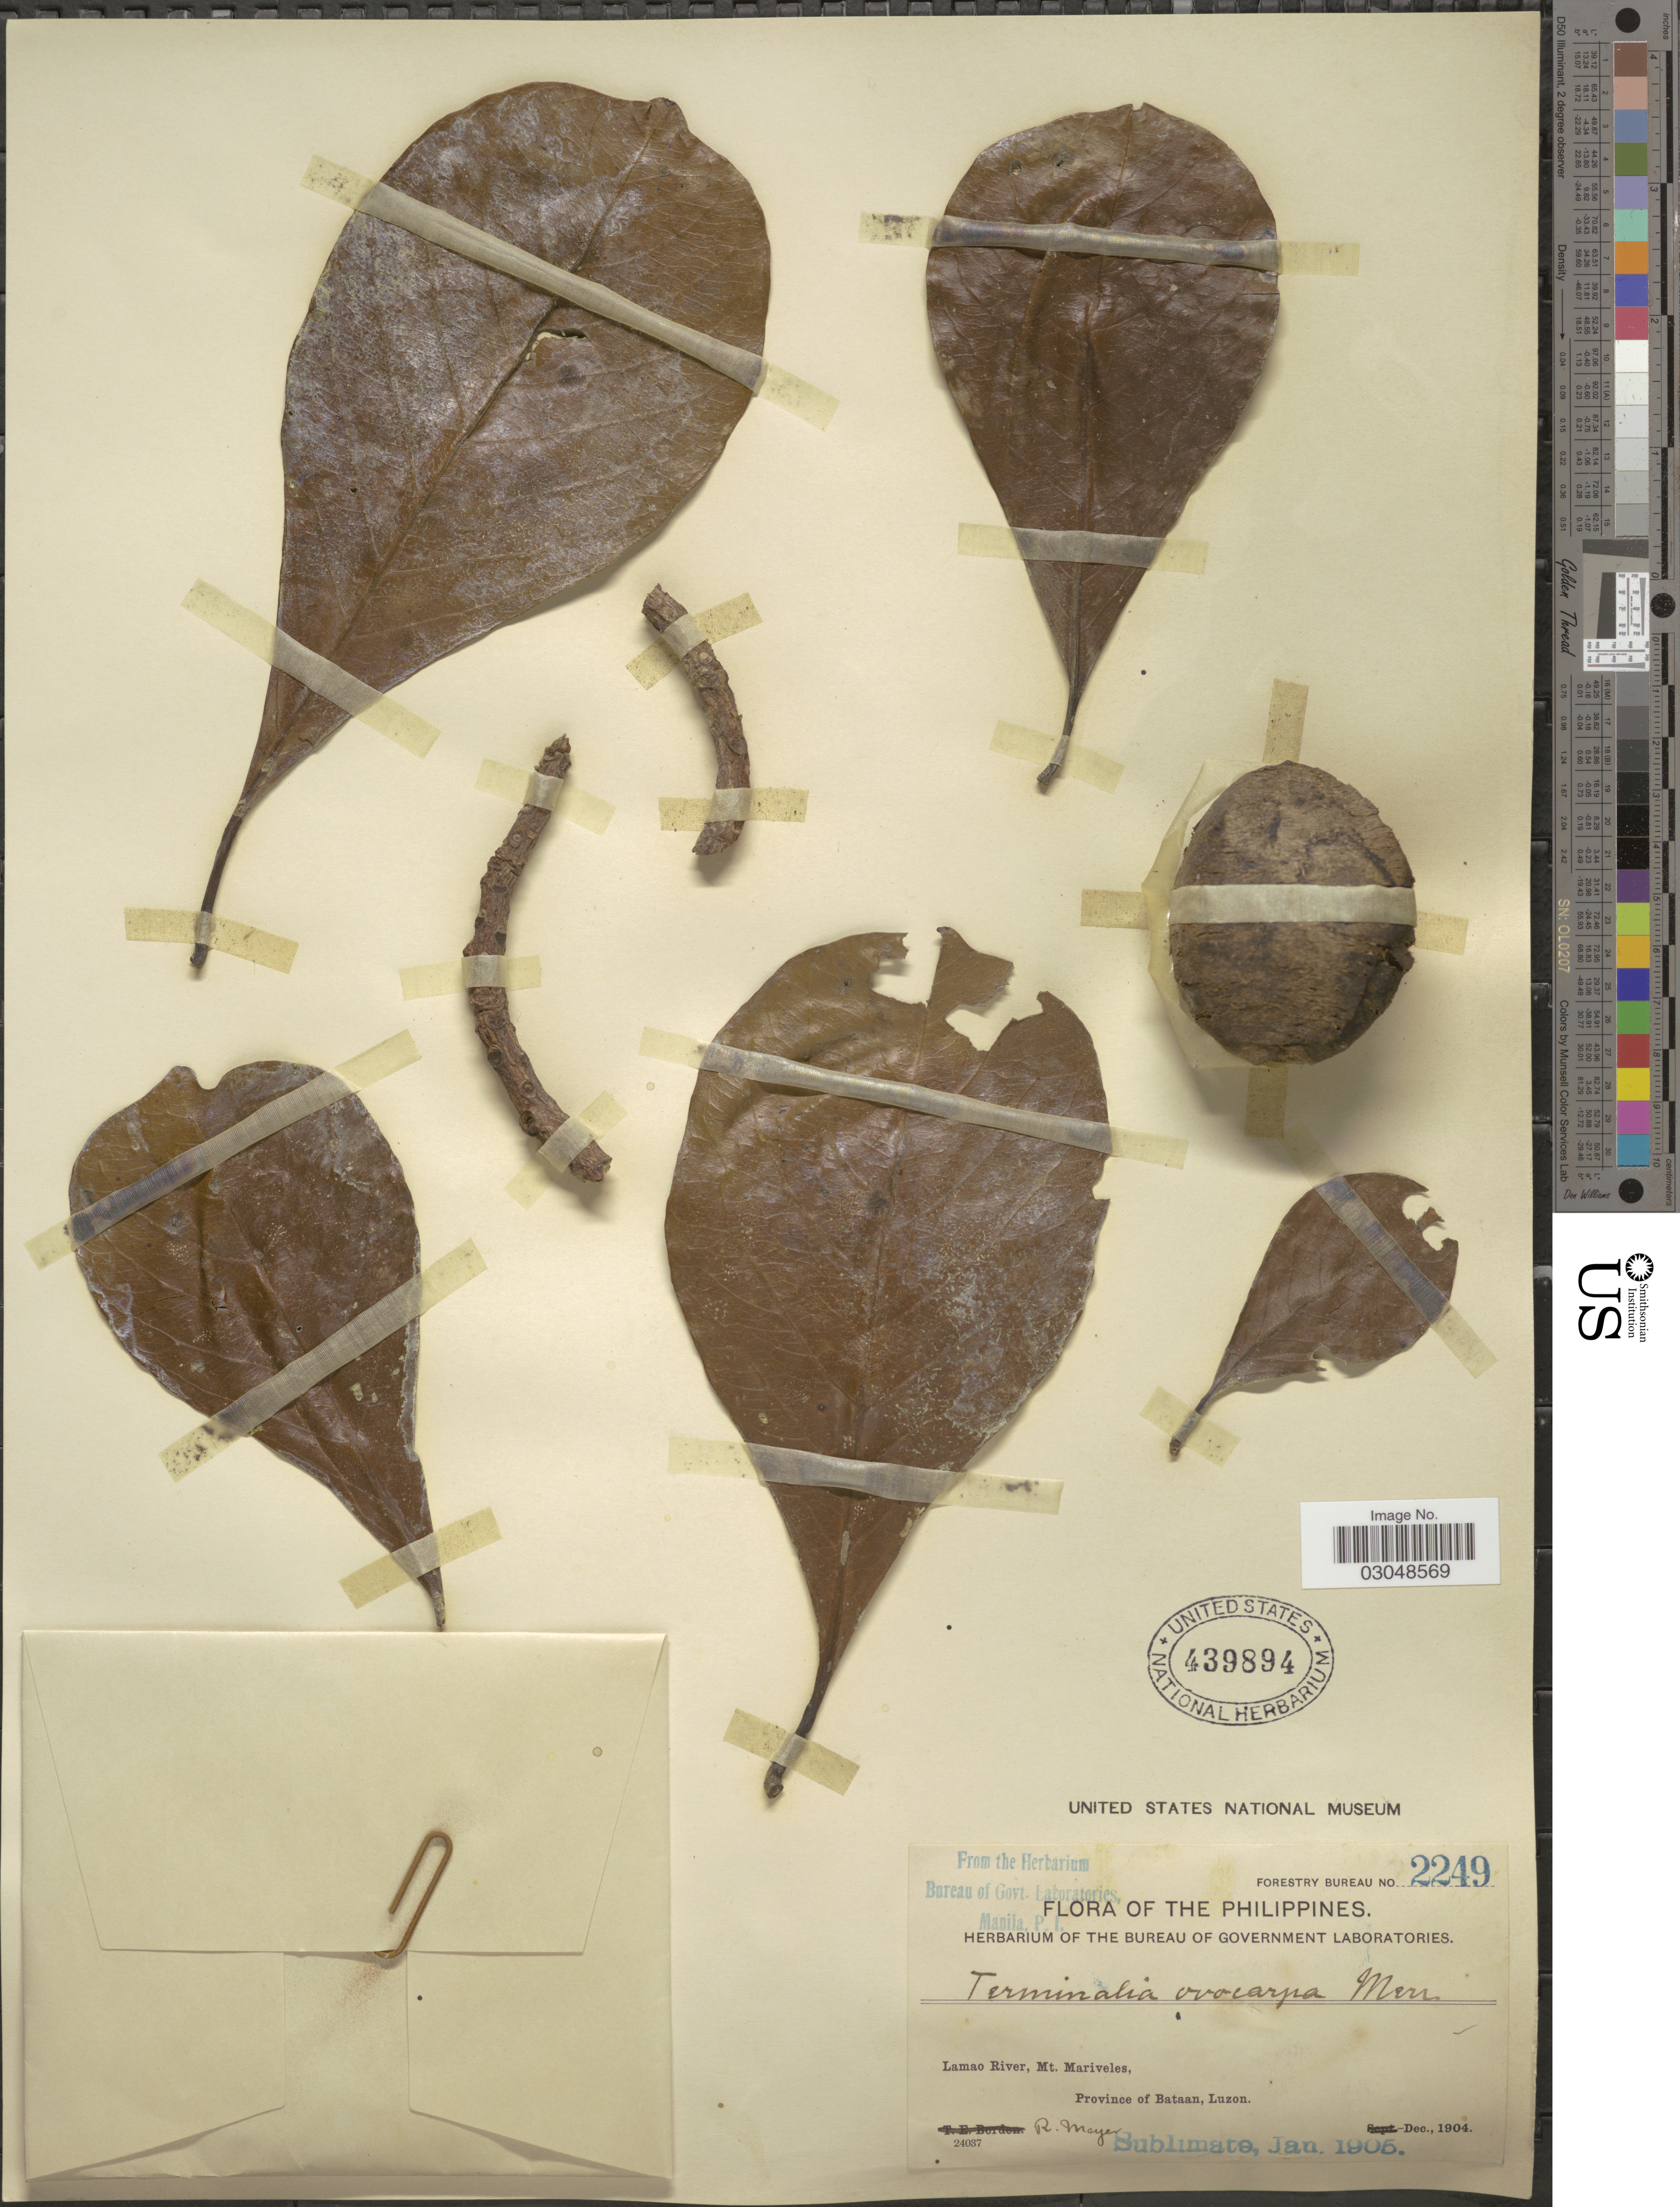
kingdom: Plantae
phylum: Tracheophyta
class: Magnoliopsida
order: Myrtales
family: Combretaceae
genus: Terminalia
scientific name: Terminalia ovocarpa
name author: Merr.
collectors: R. Meyer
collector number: Forestry Bureau 2249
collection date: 1904-12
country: Philippines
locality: Lamao River, Mt. Mariveles, Province of Bataan, Luzon.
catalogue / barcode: US 439894